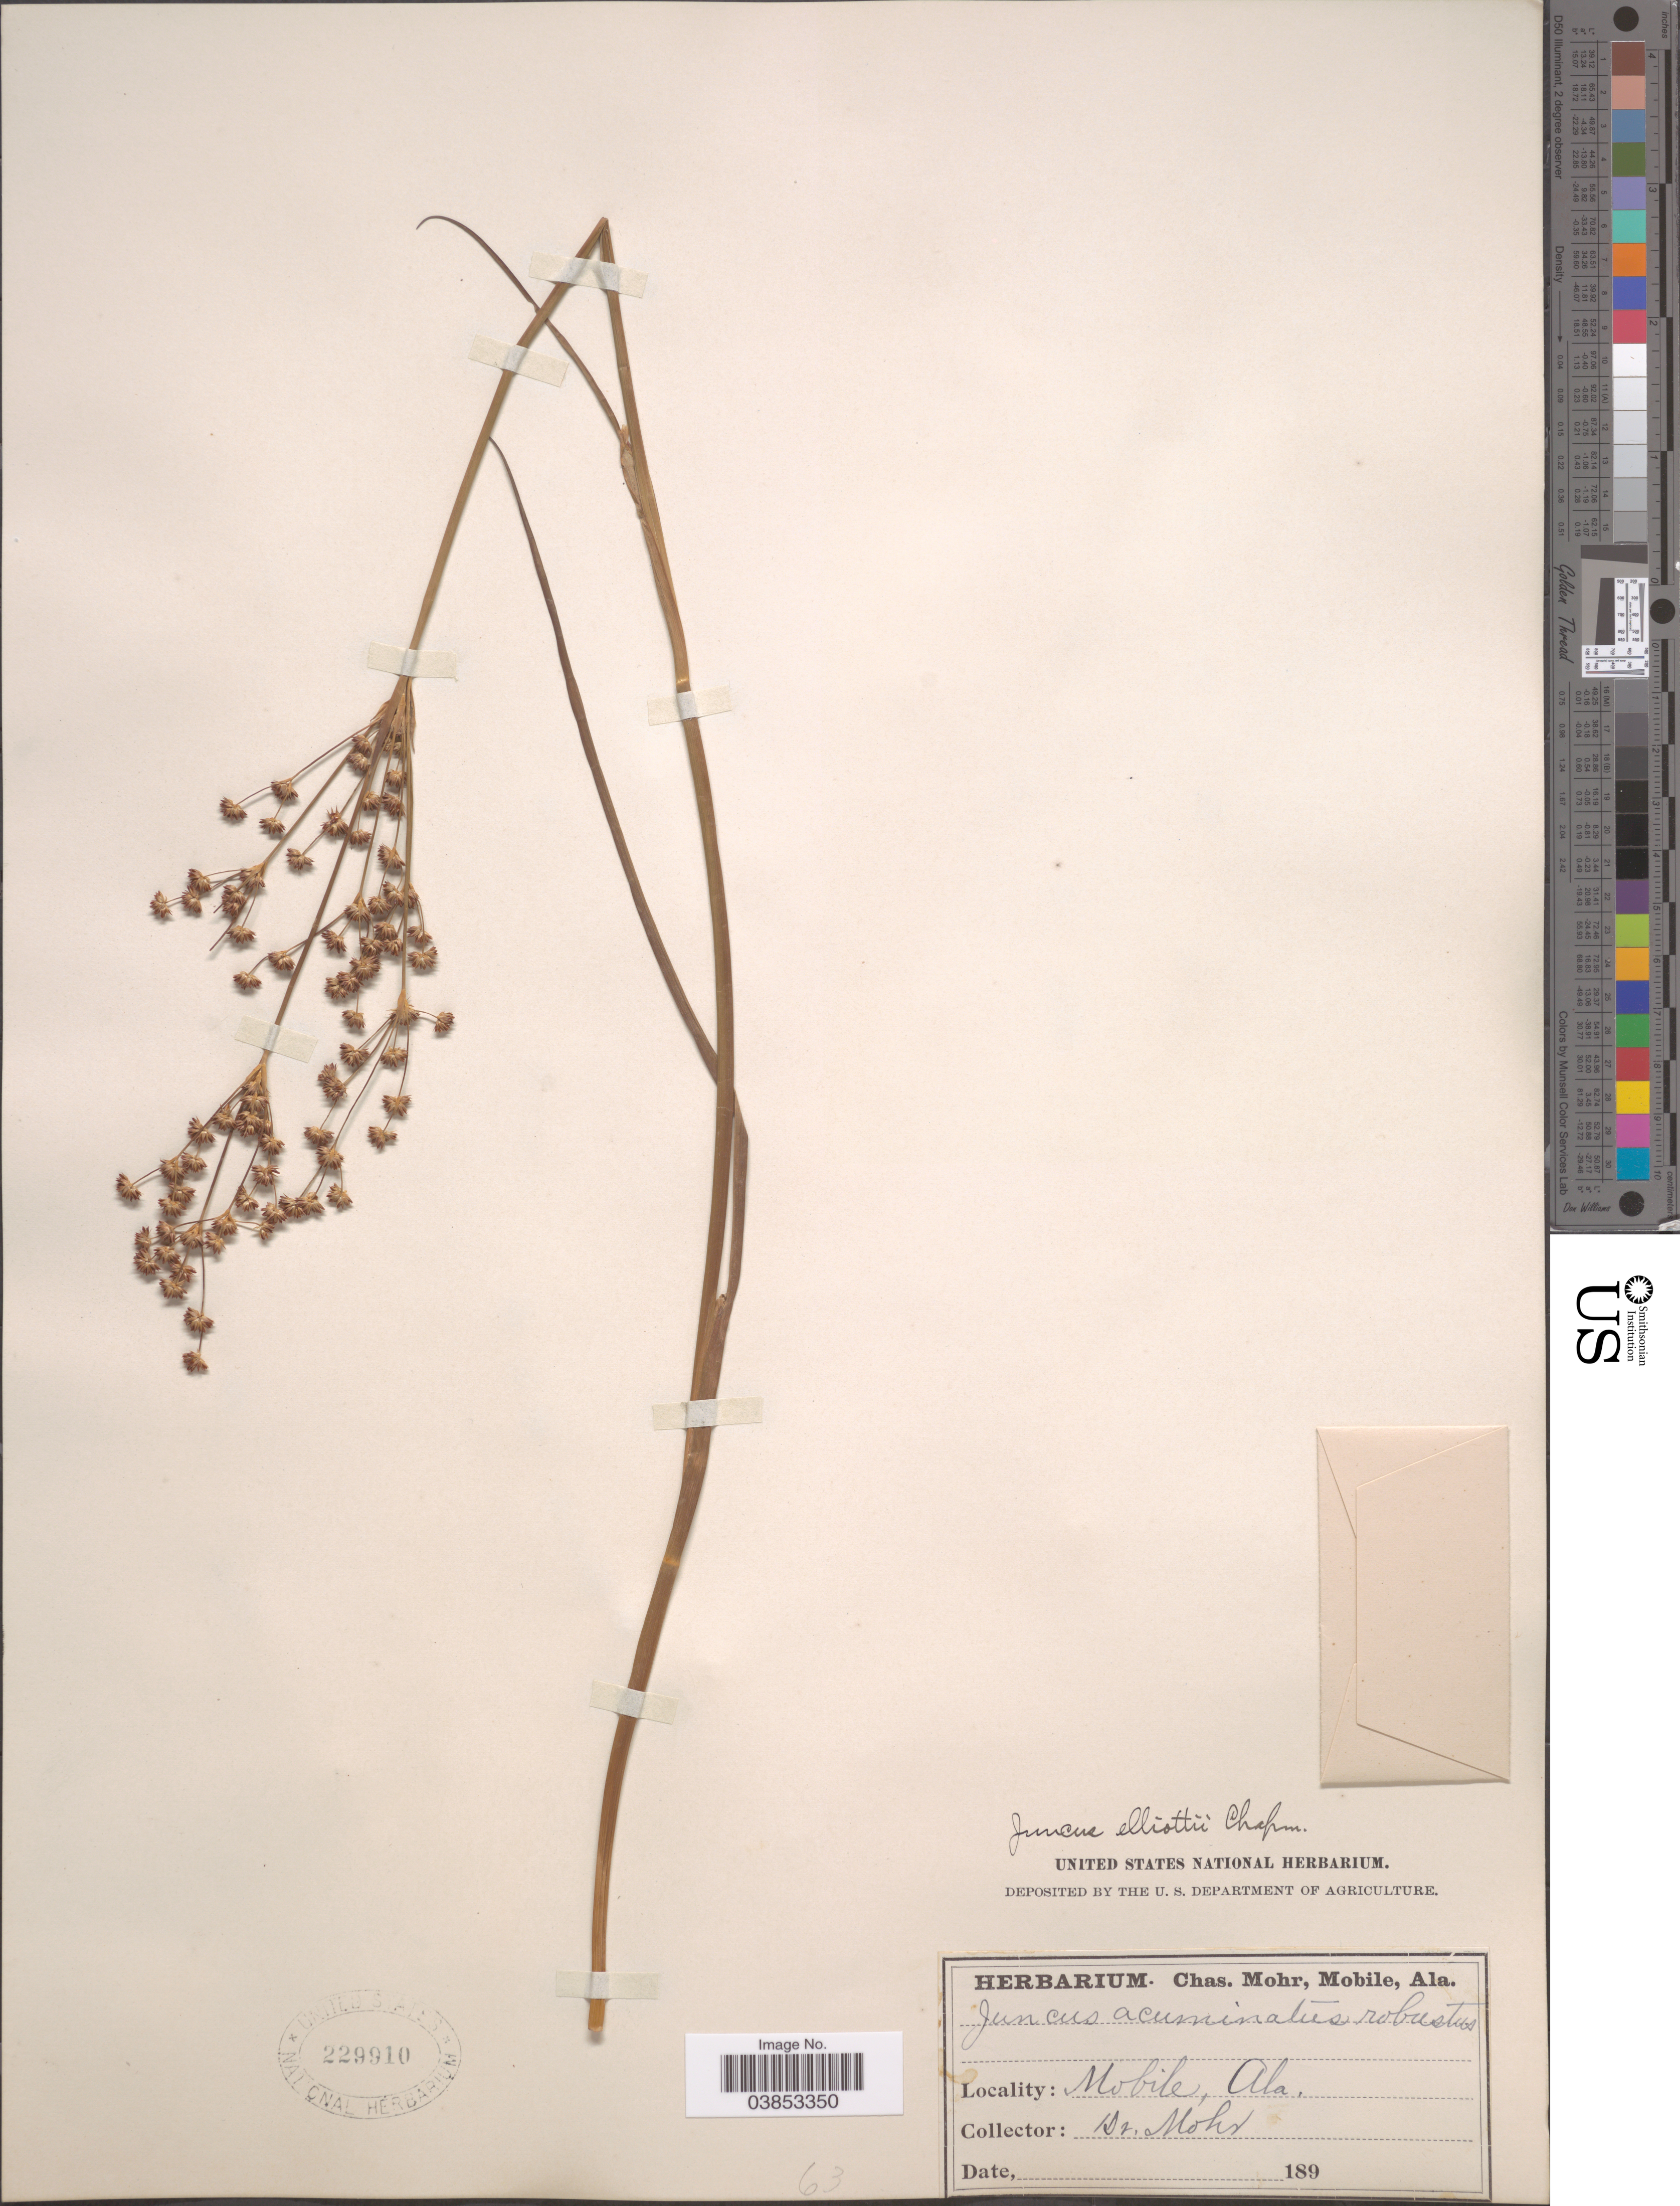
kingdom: Plantae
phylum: Tracheophyta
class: Liliopsida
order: Poales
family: Juncaceae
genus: Juncus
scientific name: Juncus elliottii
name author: Chapm.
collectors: Mohr, C. T. (herbarium)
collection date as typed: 189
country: United States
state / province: Alabama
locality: Mobile.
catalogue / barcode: US 229910